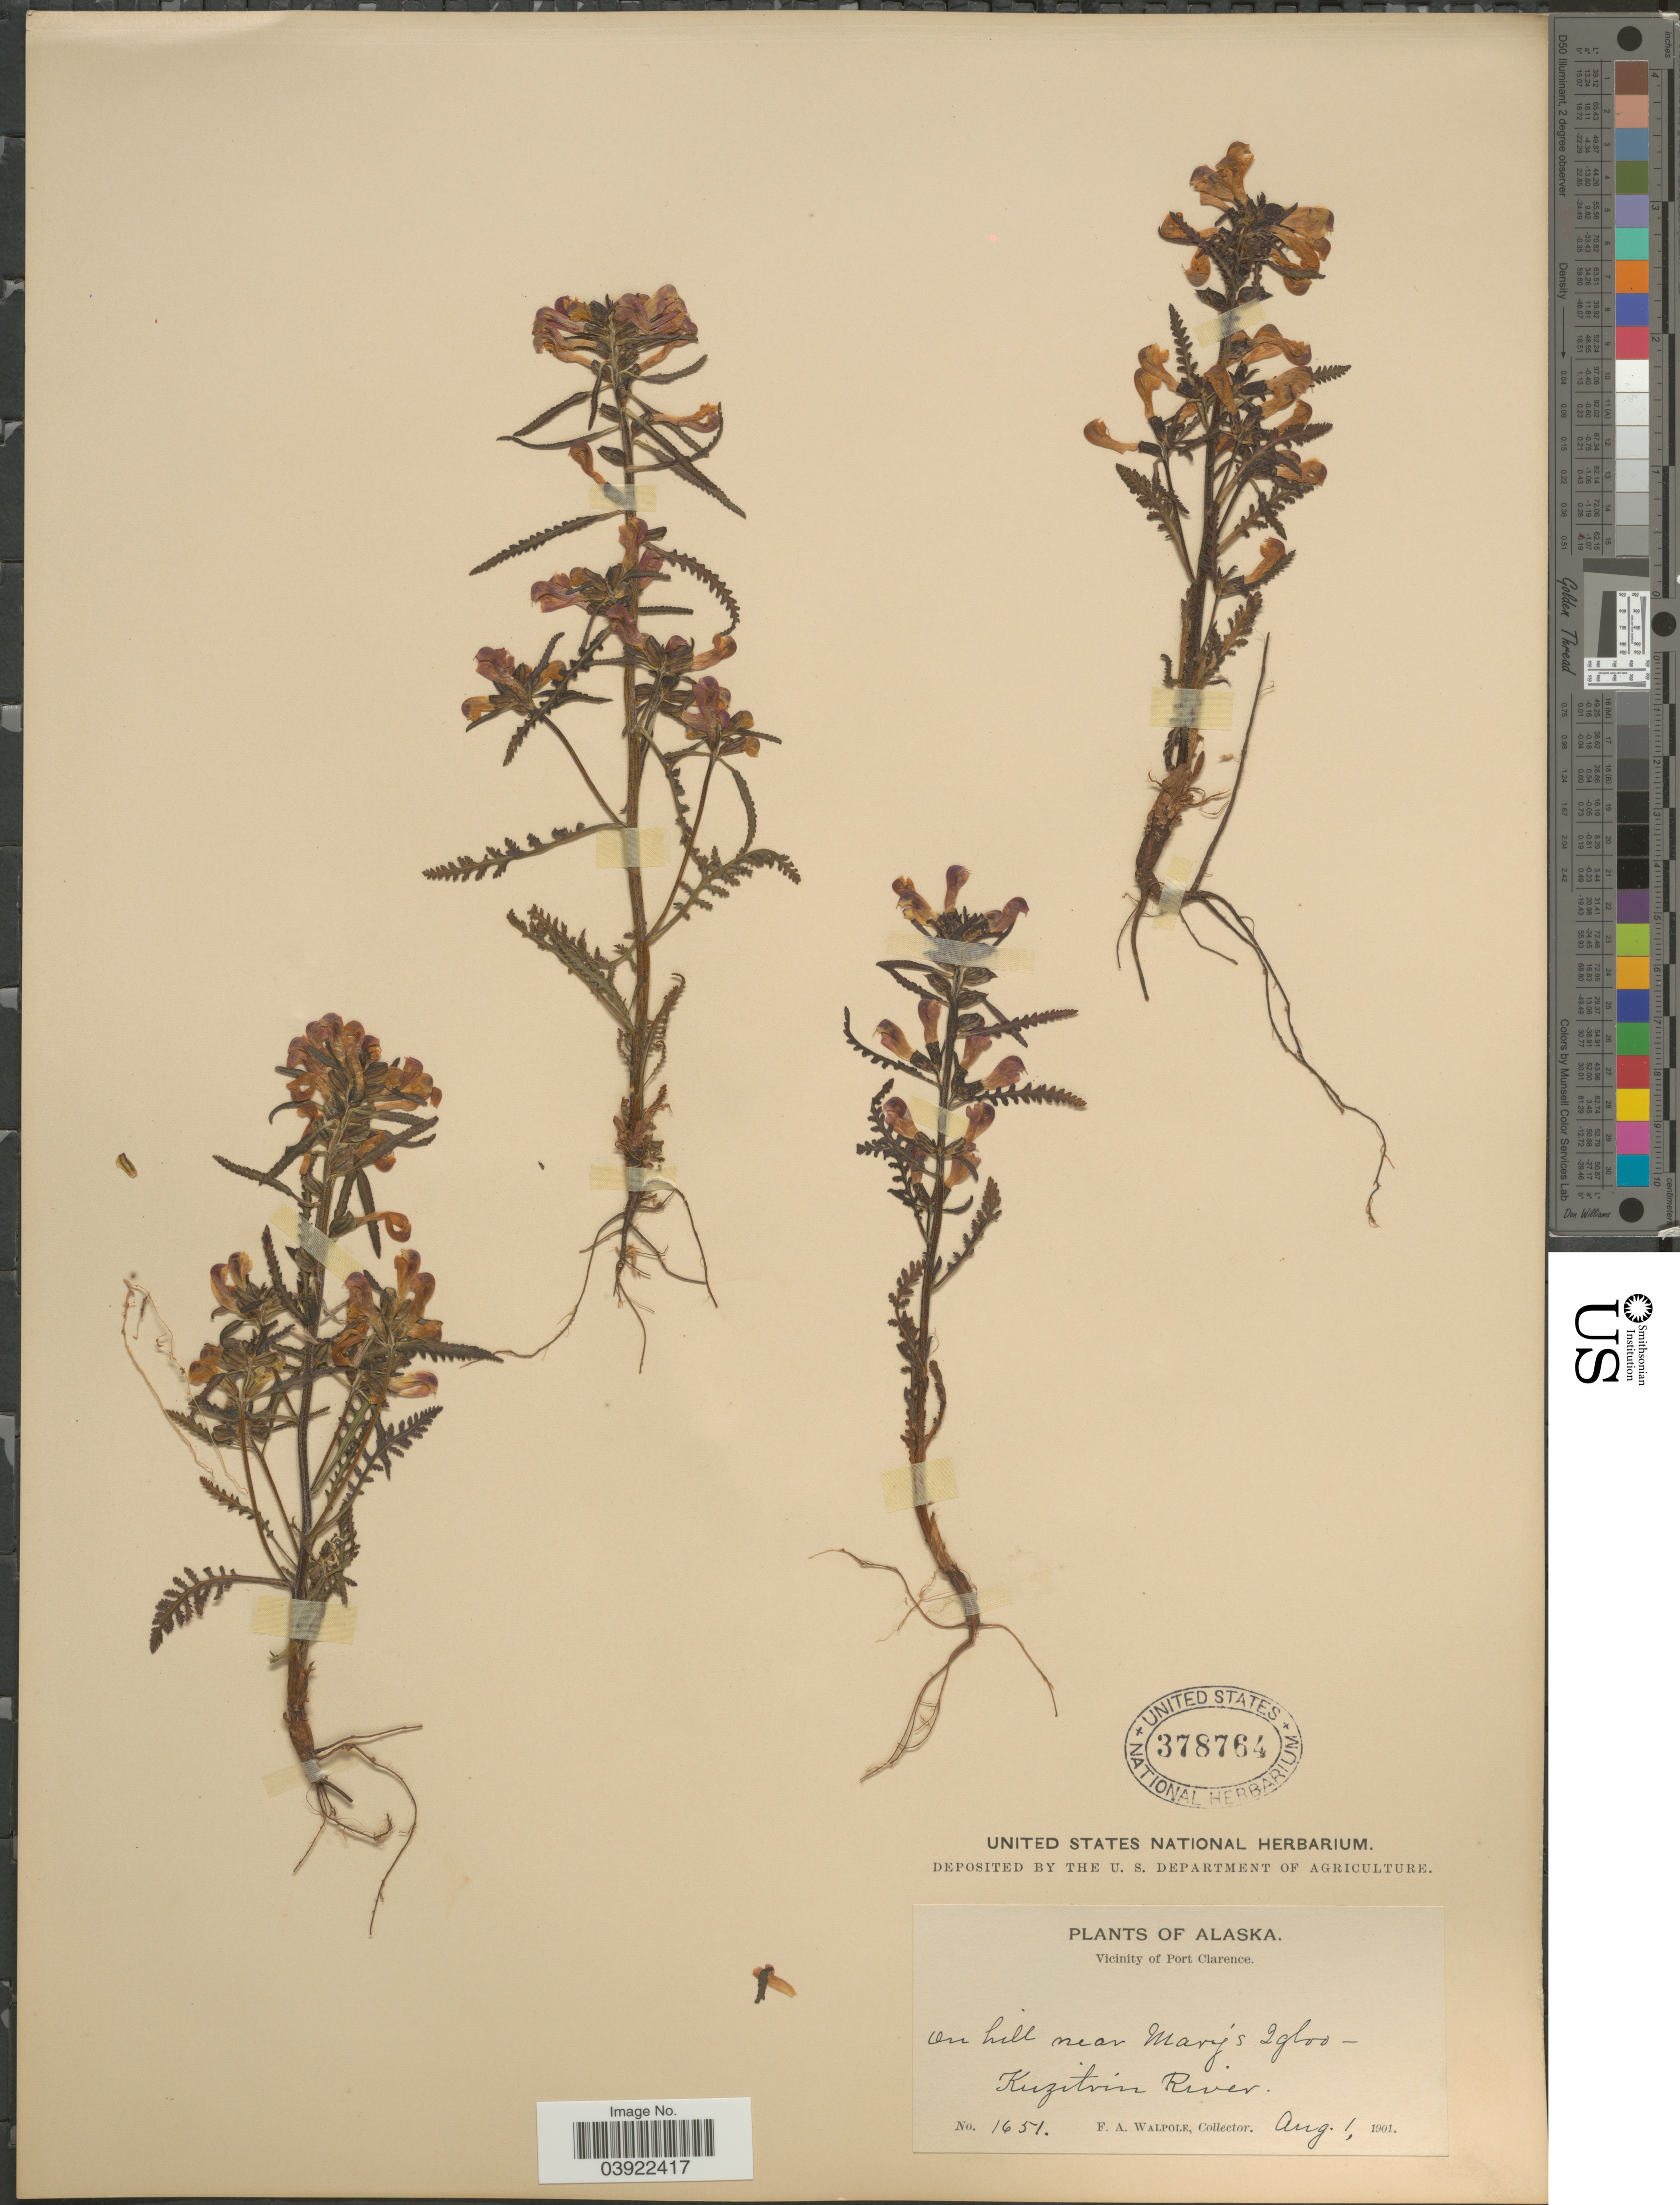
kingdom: Plantae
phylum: Tracheophyta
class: Magnoliopsida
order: Lamiales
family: Orobanchaceae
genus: Pedicularis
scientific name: Pedicularis labradorica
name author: Wirsing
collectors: F. Walpole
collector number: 1651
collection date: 1901-08-01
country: United States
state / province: Alaska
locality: On hill near Mary's Igloo - Vicinity of Port Clarence. Kuzitrin River.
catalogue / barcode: US 378764